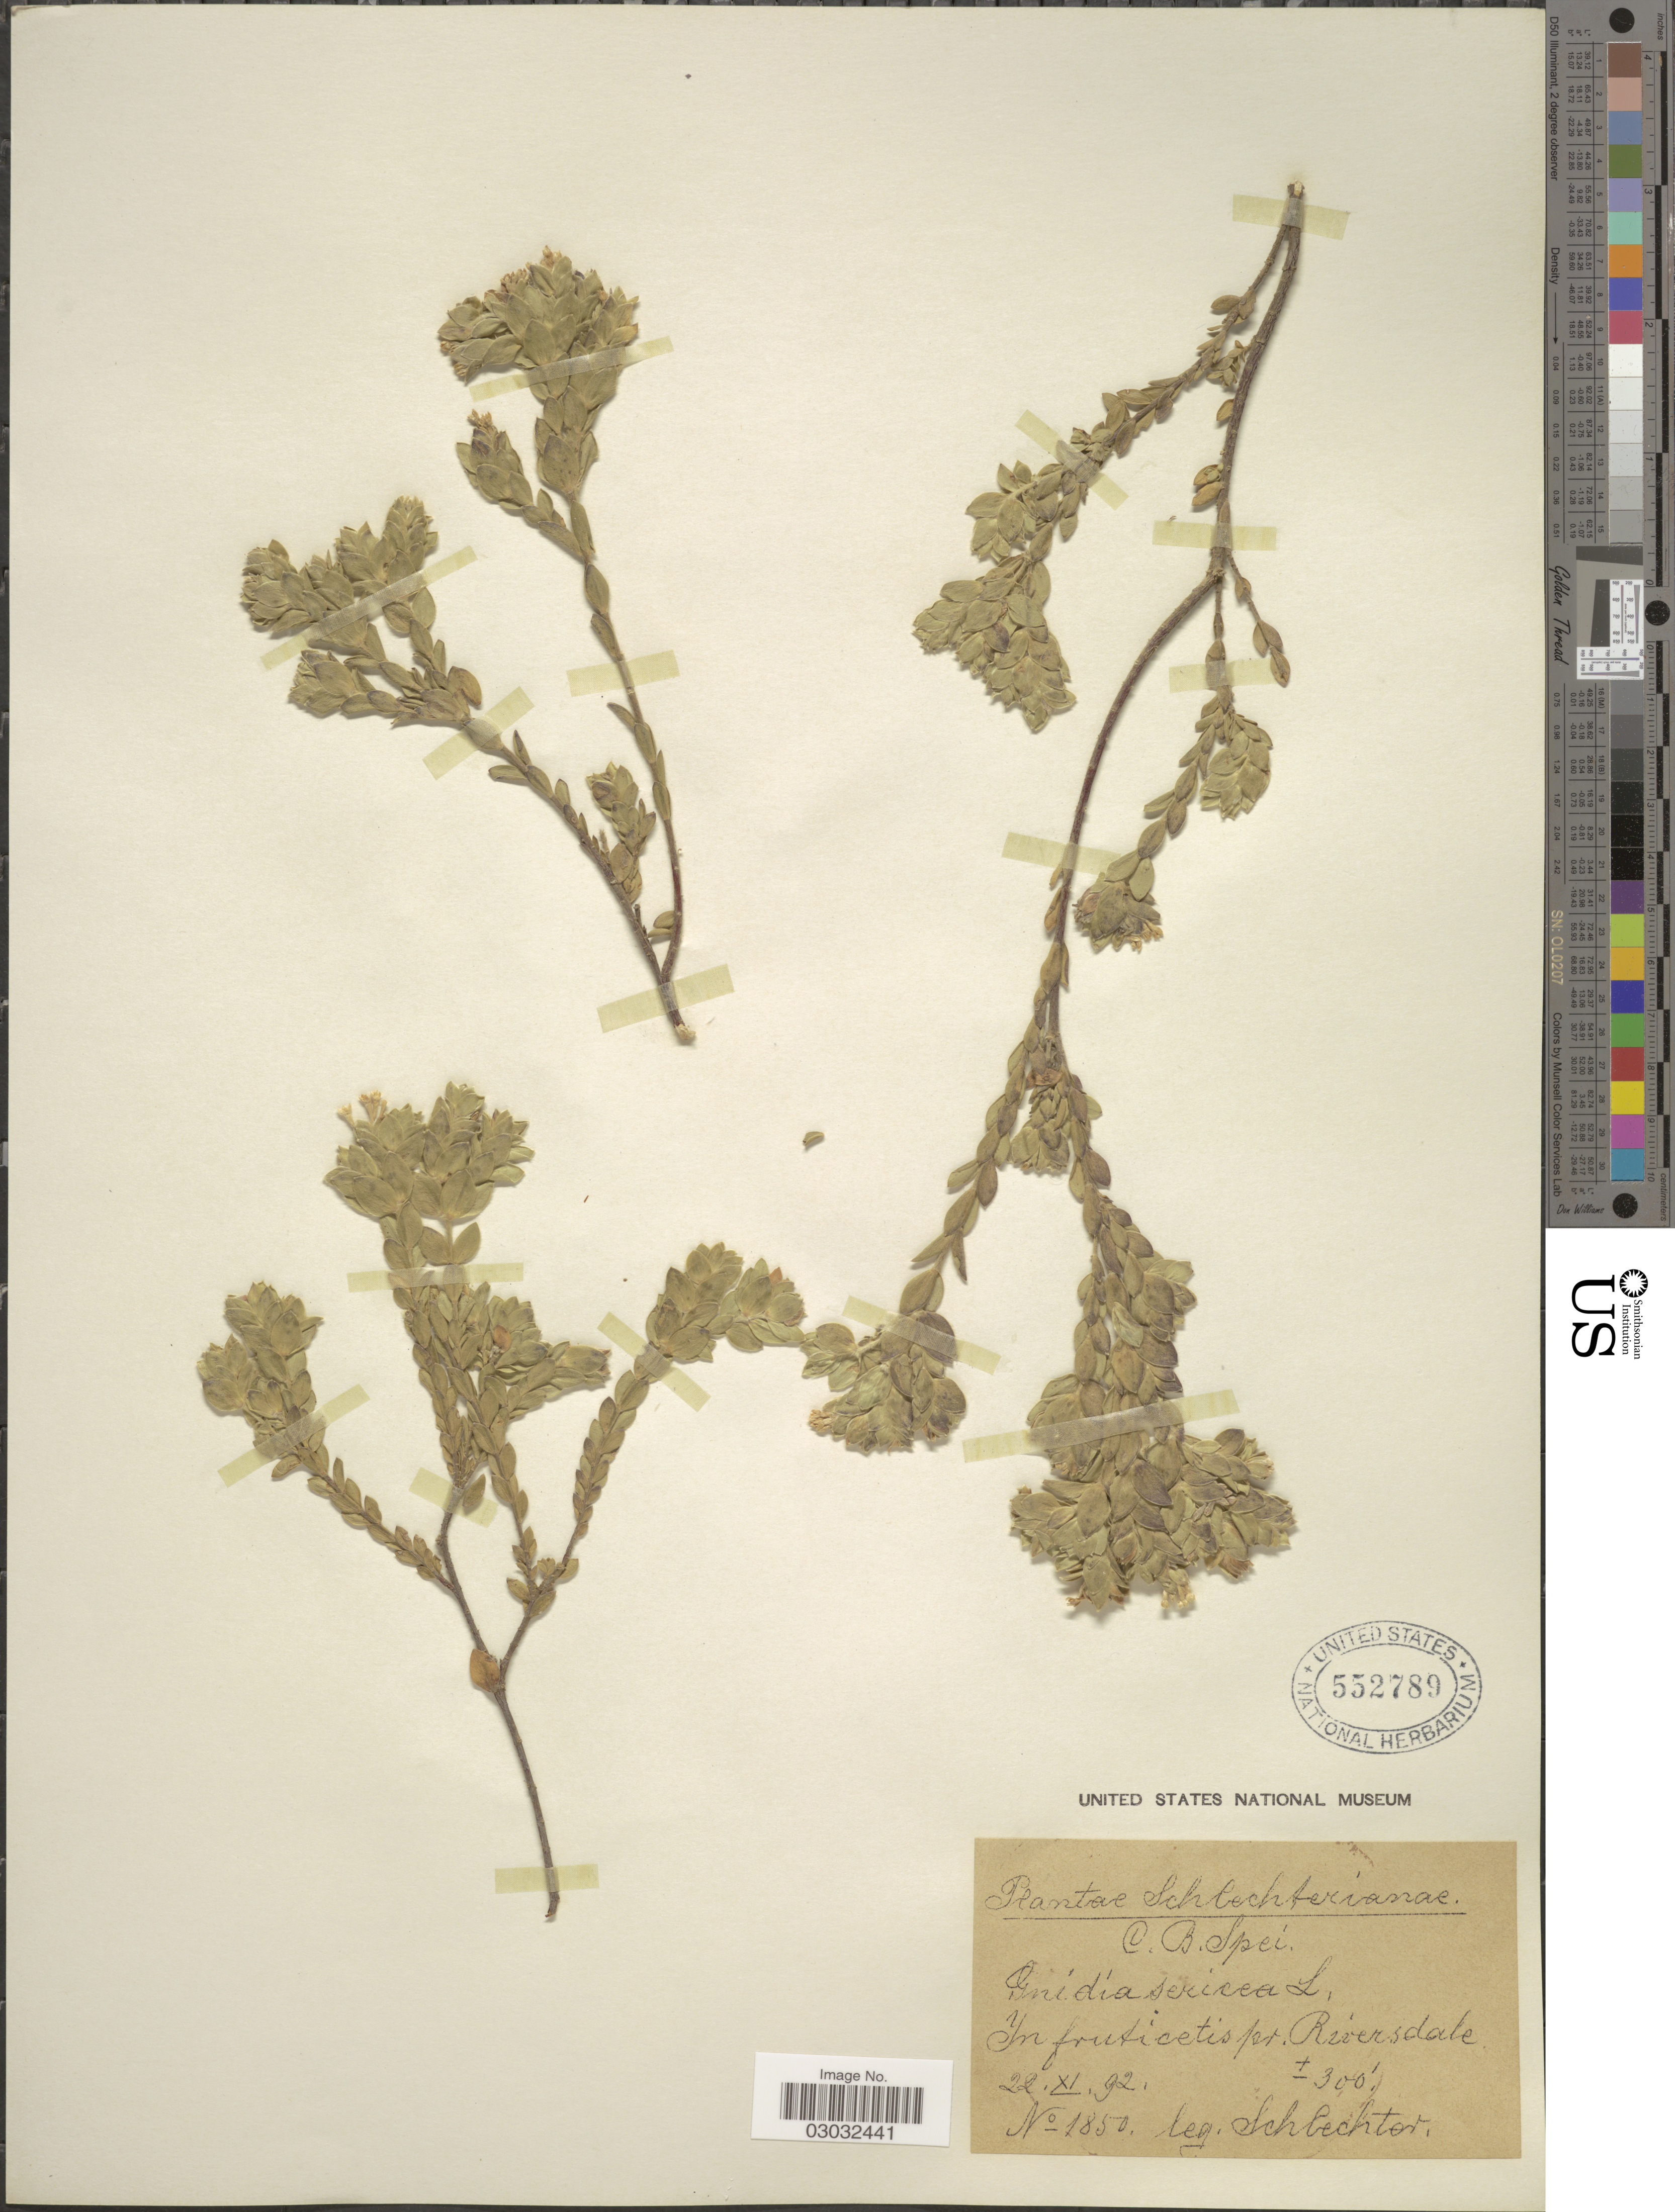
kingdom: Plantae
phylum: Tracheophyta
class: Magnoliopsida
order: Malvales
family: Thymelaeaceae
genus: Gnidia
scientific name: Gnidia sericea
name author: (L.) L.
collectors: Schlechter, --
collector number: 1850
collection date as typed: Transcribed d/m/y: 22/11/92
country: South Africa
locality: C. B. Spei. Riversdale.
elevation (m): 91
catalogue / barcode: US 552789